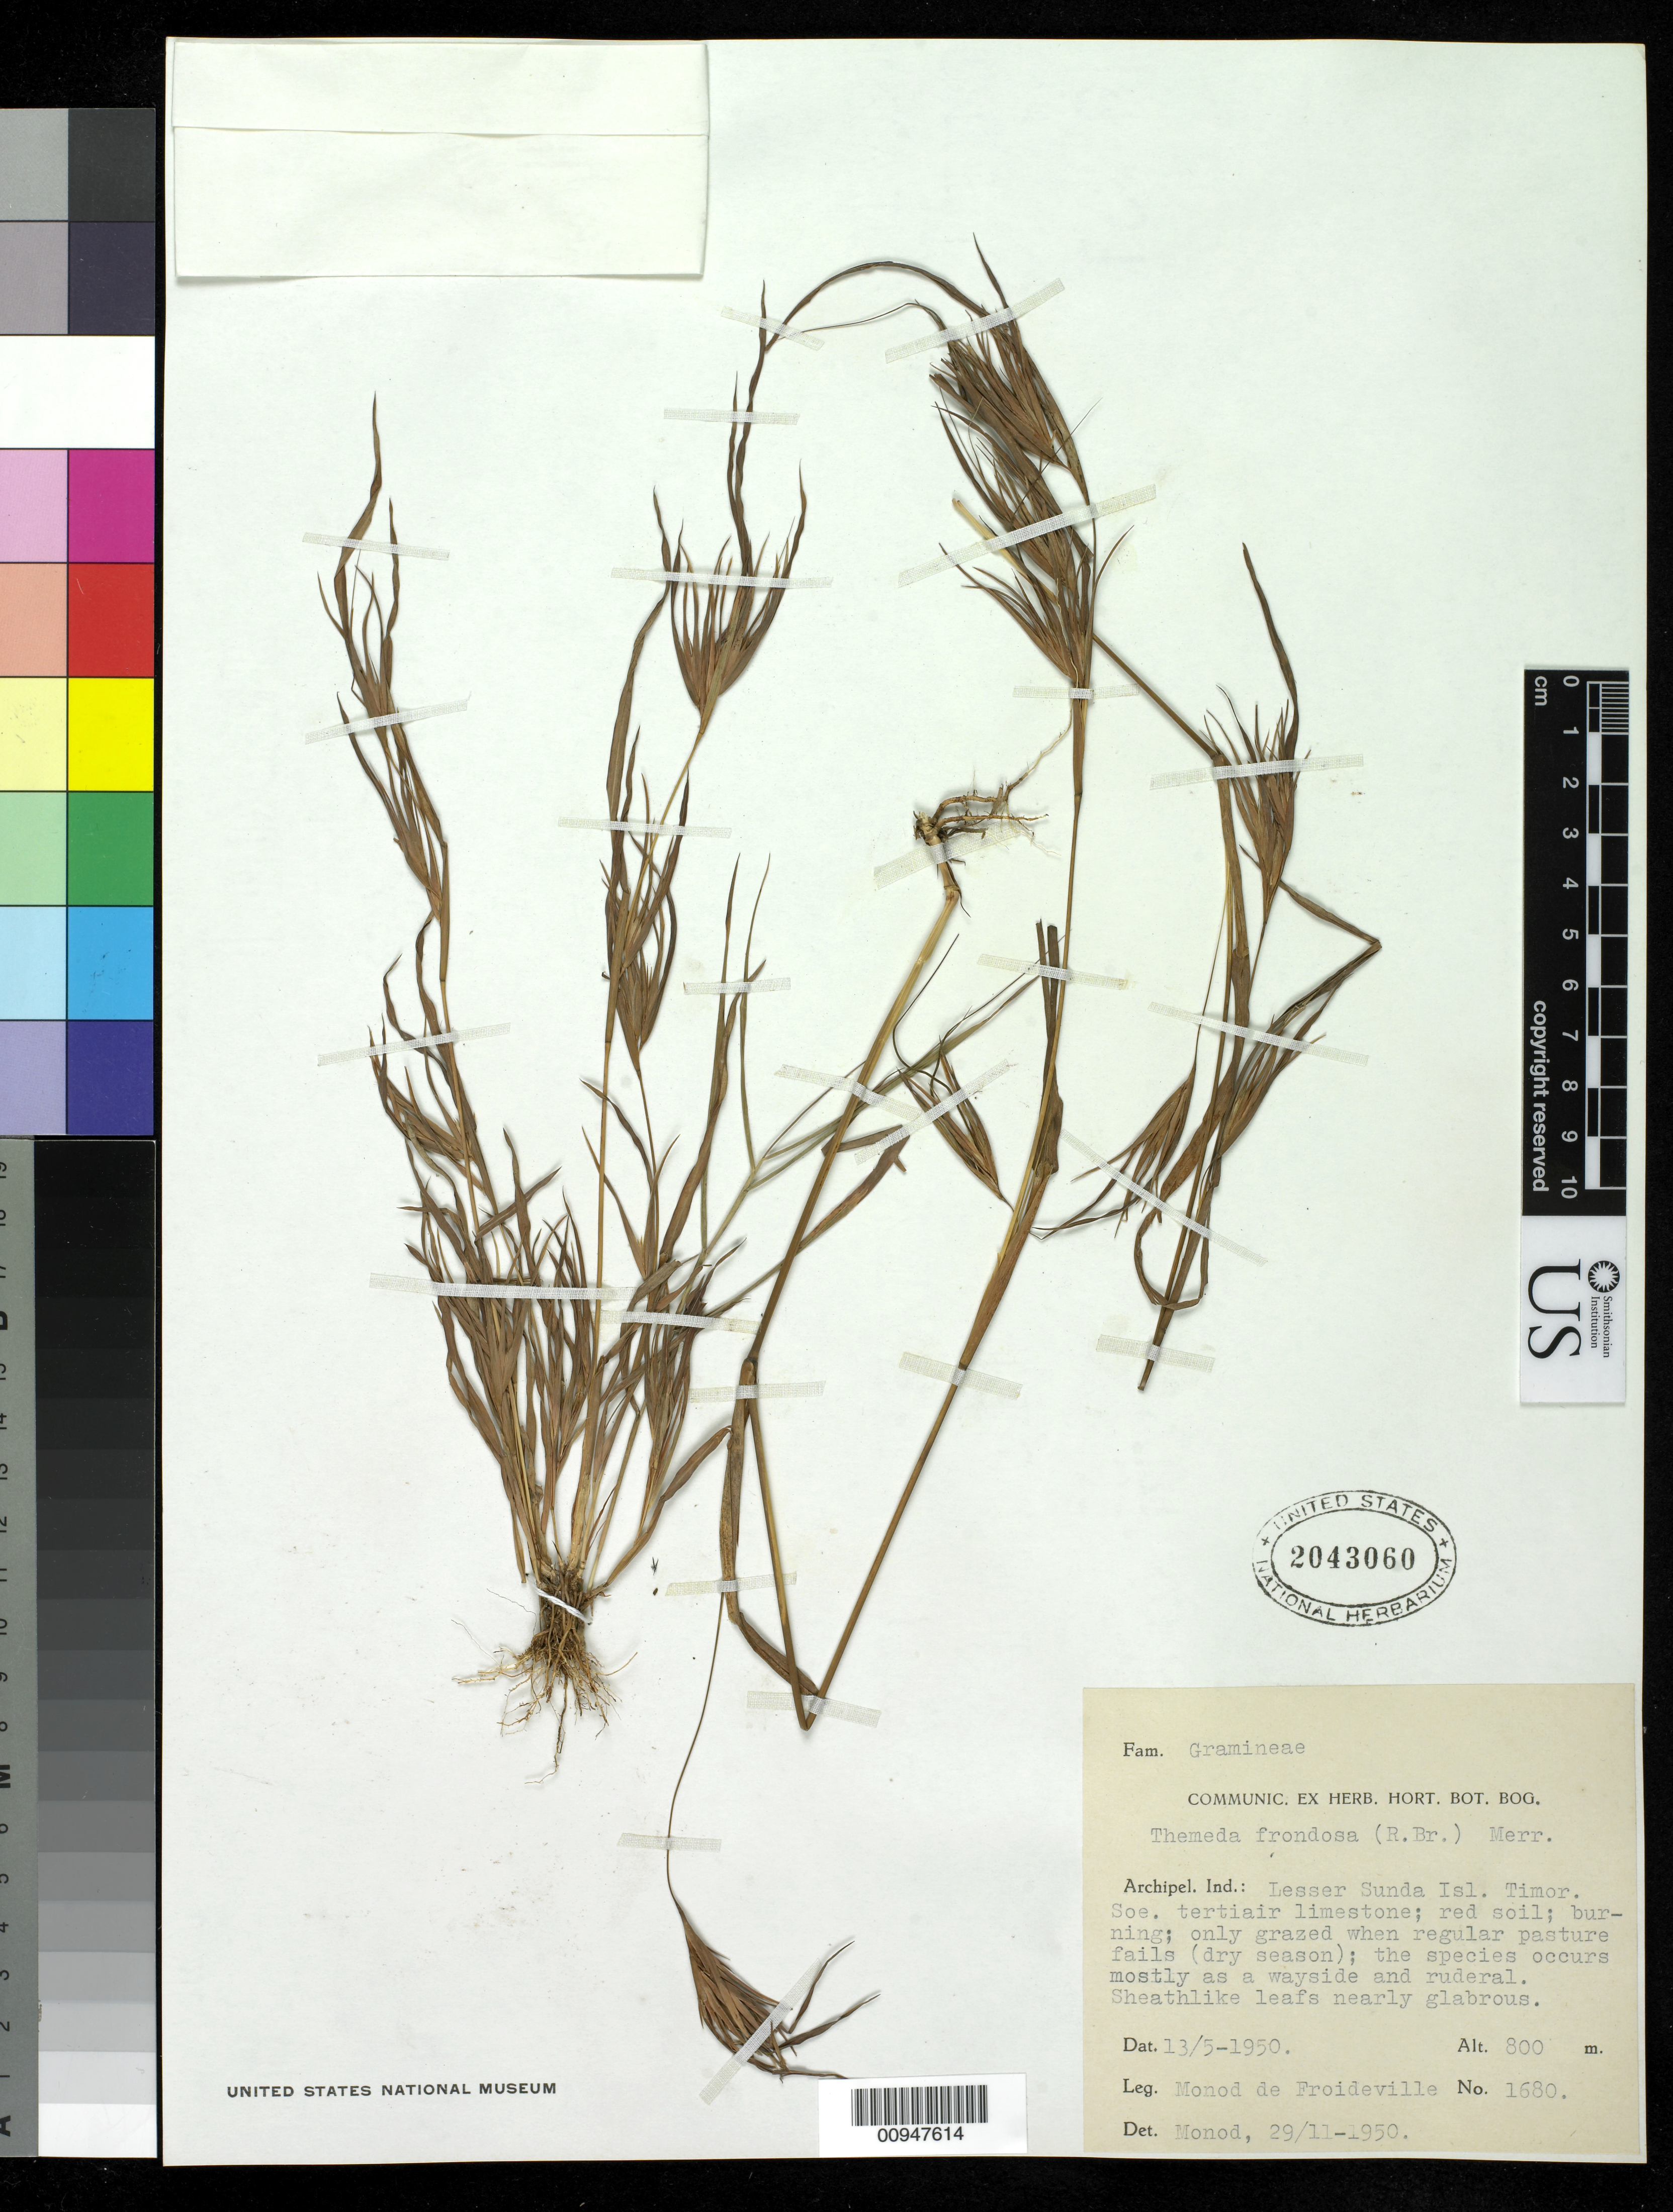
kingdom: Plantae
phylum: Tracheophyta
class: Liliopsida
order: Poales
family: Poaceae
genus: Themeda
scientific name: Themeda caudata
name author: (Nees ex Hook. & Arn.) A. Camus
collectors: C. Monod de F.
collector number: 1680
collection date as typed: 13 May 1950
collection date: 1950-05-13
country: Indonesia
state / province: Lesser Sunda Is.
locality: Lesser Suna Isl. Timor. Soe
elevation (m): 800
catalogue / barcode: US 2043060